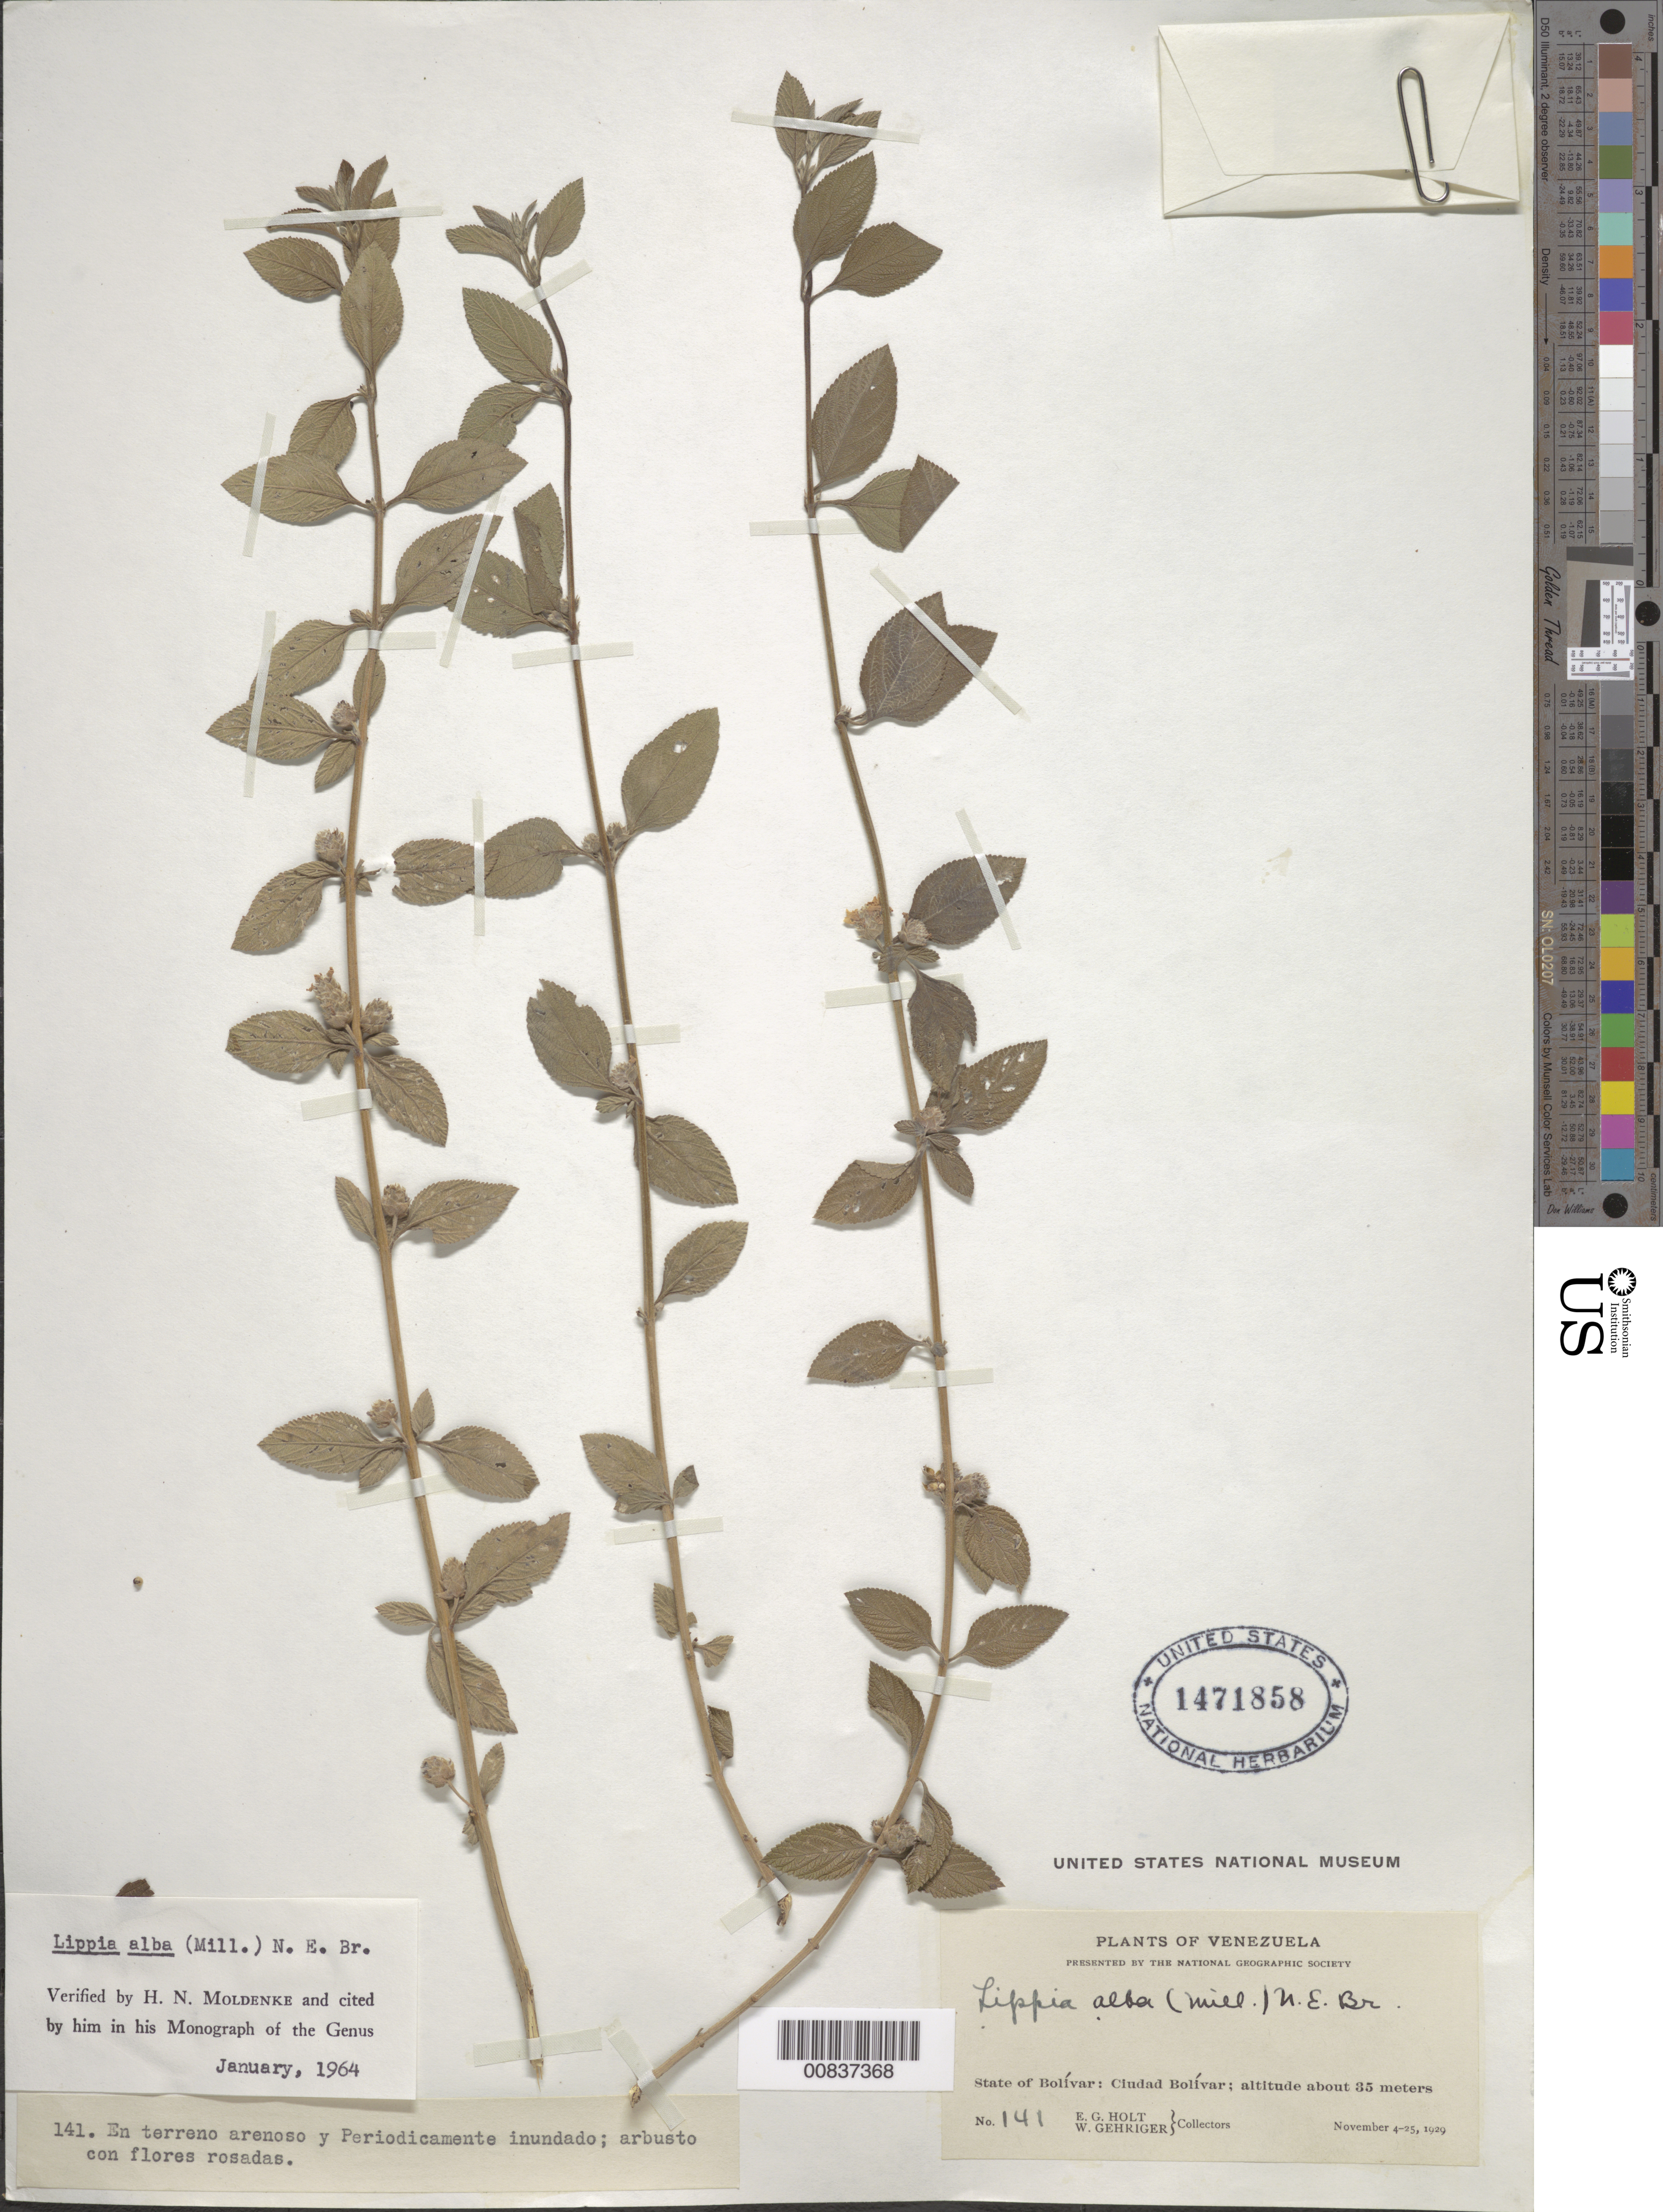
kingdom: Plantae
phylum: Tracheophyta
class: Magnoliopsida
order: Lamiales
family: Verbenaceae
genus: Lippia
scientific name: Lippia alba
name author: (Mill.) N.E. Br. ex Britton & P. Wilson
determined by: Moldenke, H. N.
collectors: E. Holt & W. Gehriger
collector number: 141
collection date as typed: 4-Nov-29 to 25-Nov-29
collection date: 1929-11-04/1929-11-25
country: Venezuela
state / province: Bolívar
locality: Ciudad Bolívar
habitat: Terreno arenoso y periodicamente inundado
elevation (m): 35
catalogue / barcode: US 1471858